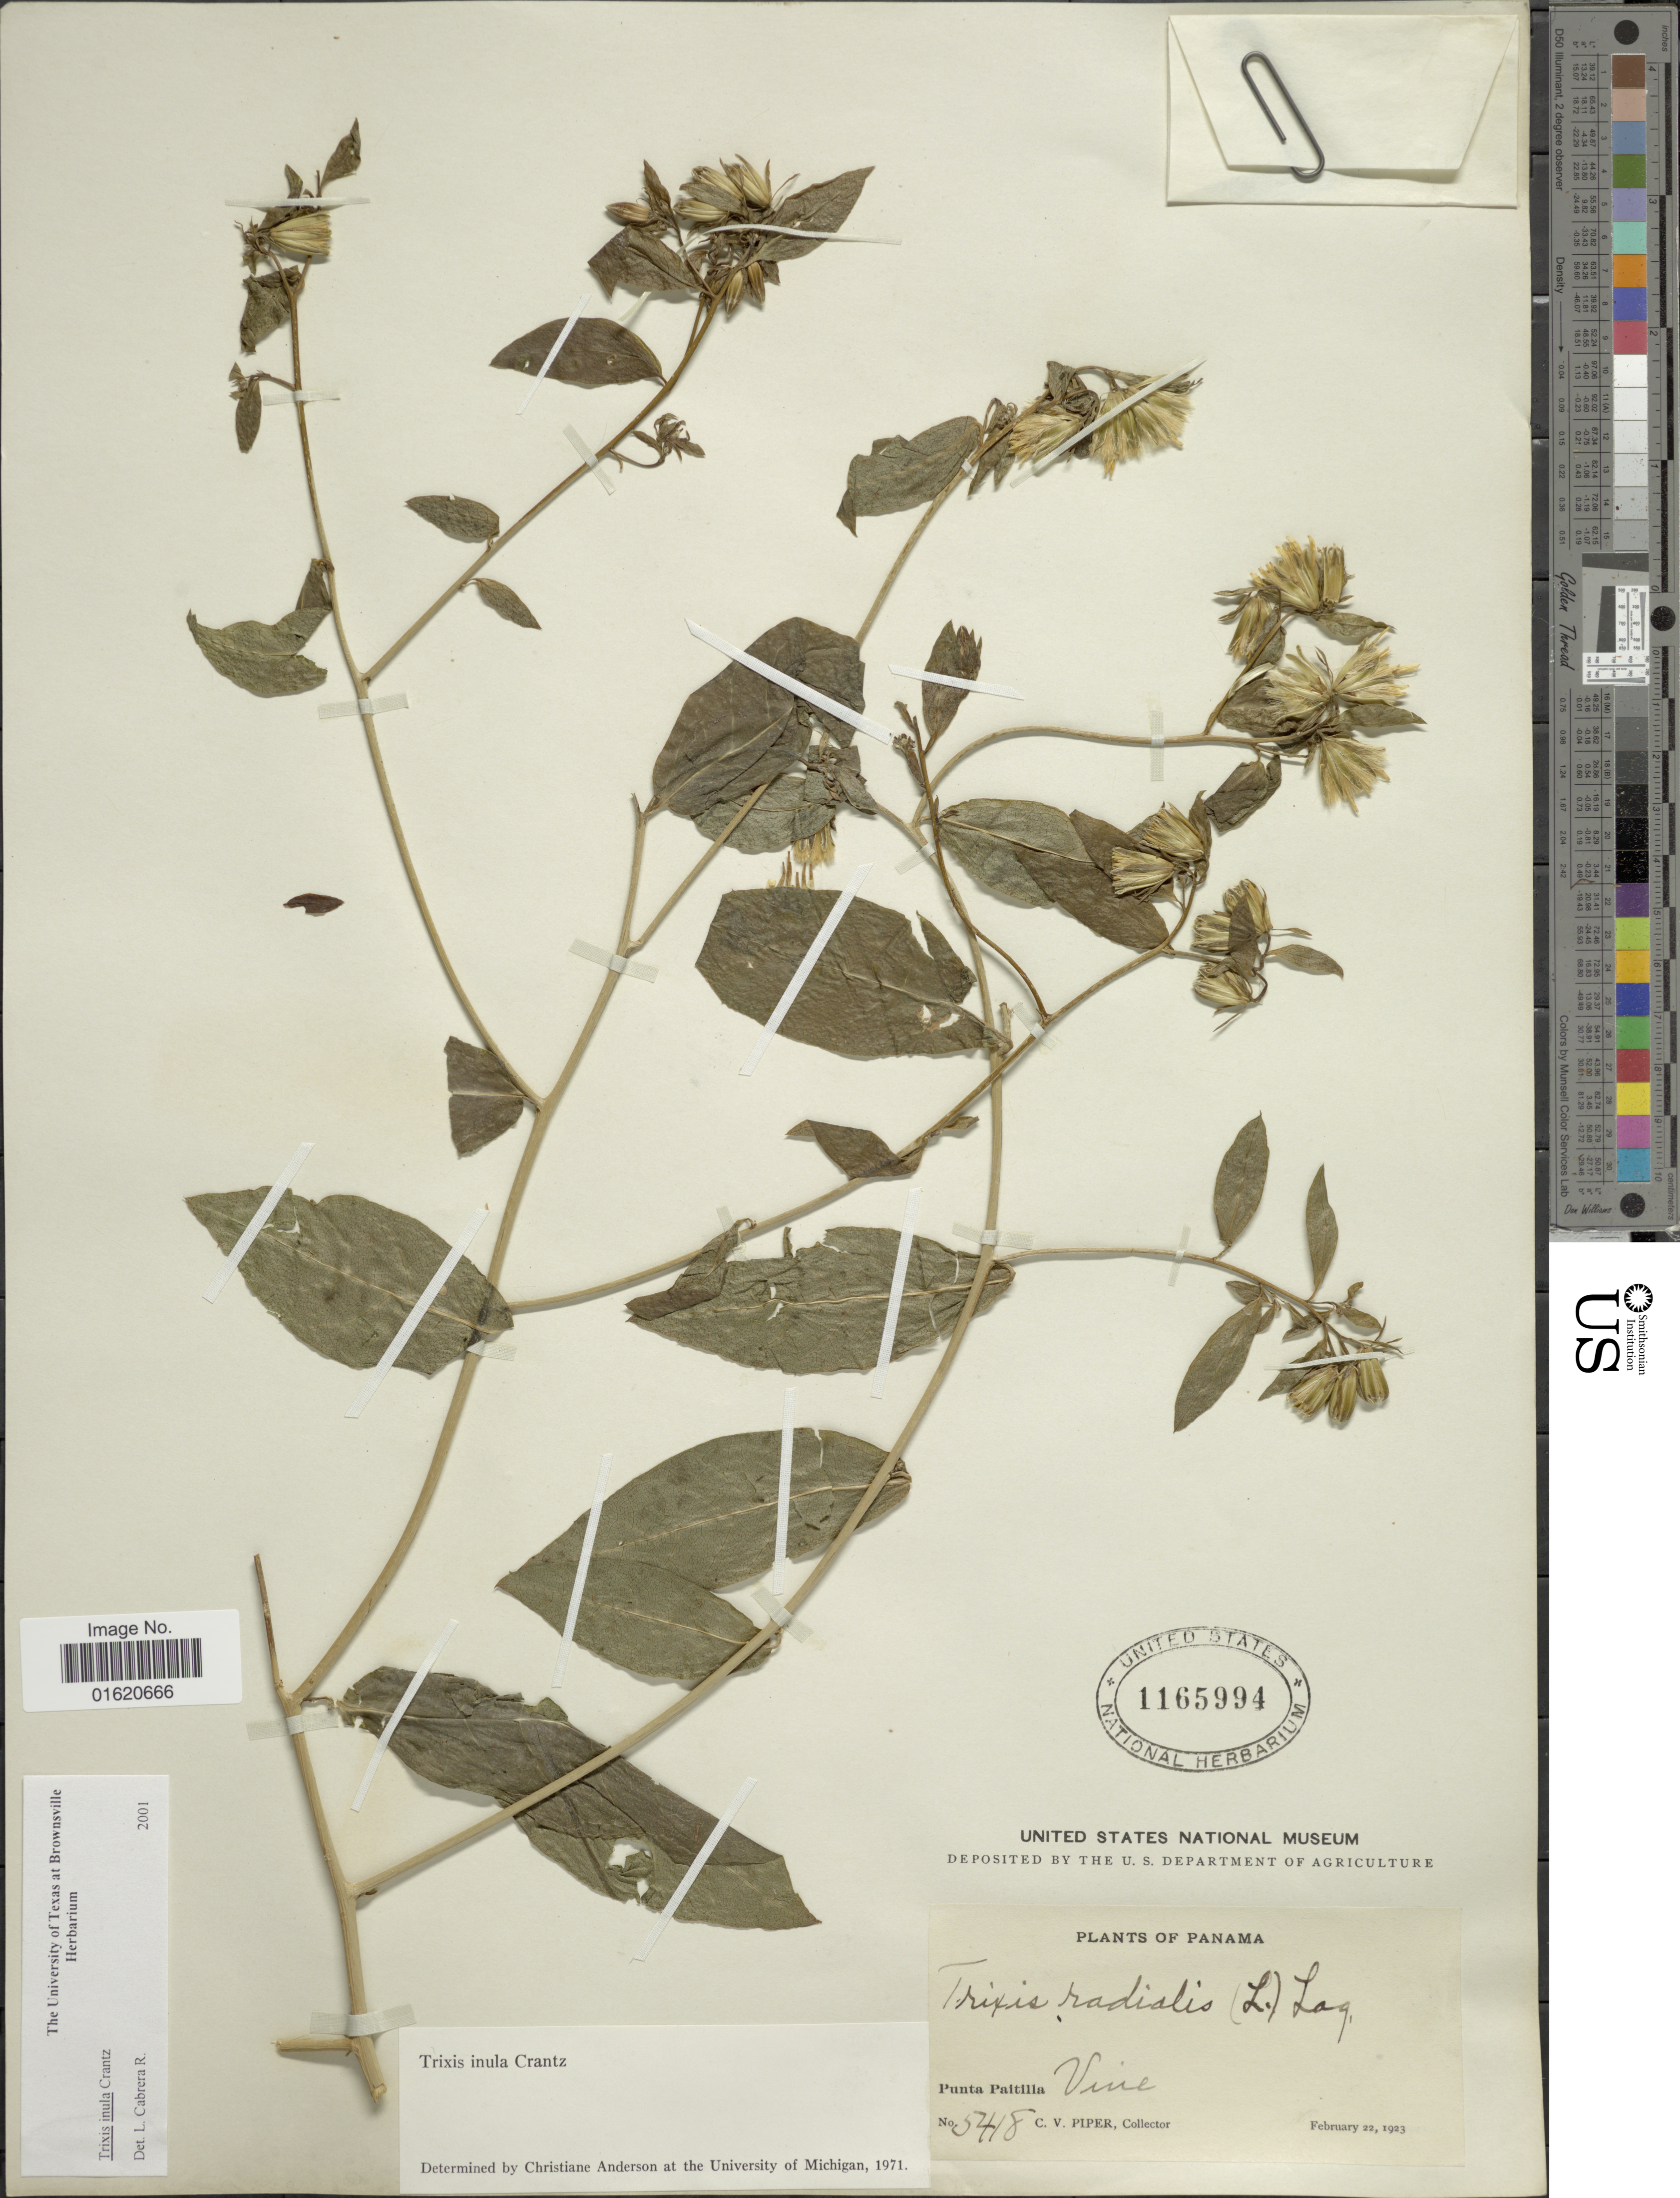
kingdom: Plantae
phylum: Tracheophyta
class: Magnoliopsida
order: Asterales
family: Asteraceae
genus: Trixis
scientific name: Trixis inula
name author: Crantz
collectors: C. V. Piper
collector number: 5418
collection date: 1923-02-22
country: Panama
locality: Punta Paitilla Vine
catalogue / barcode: US 1165994